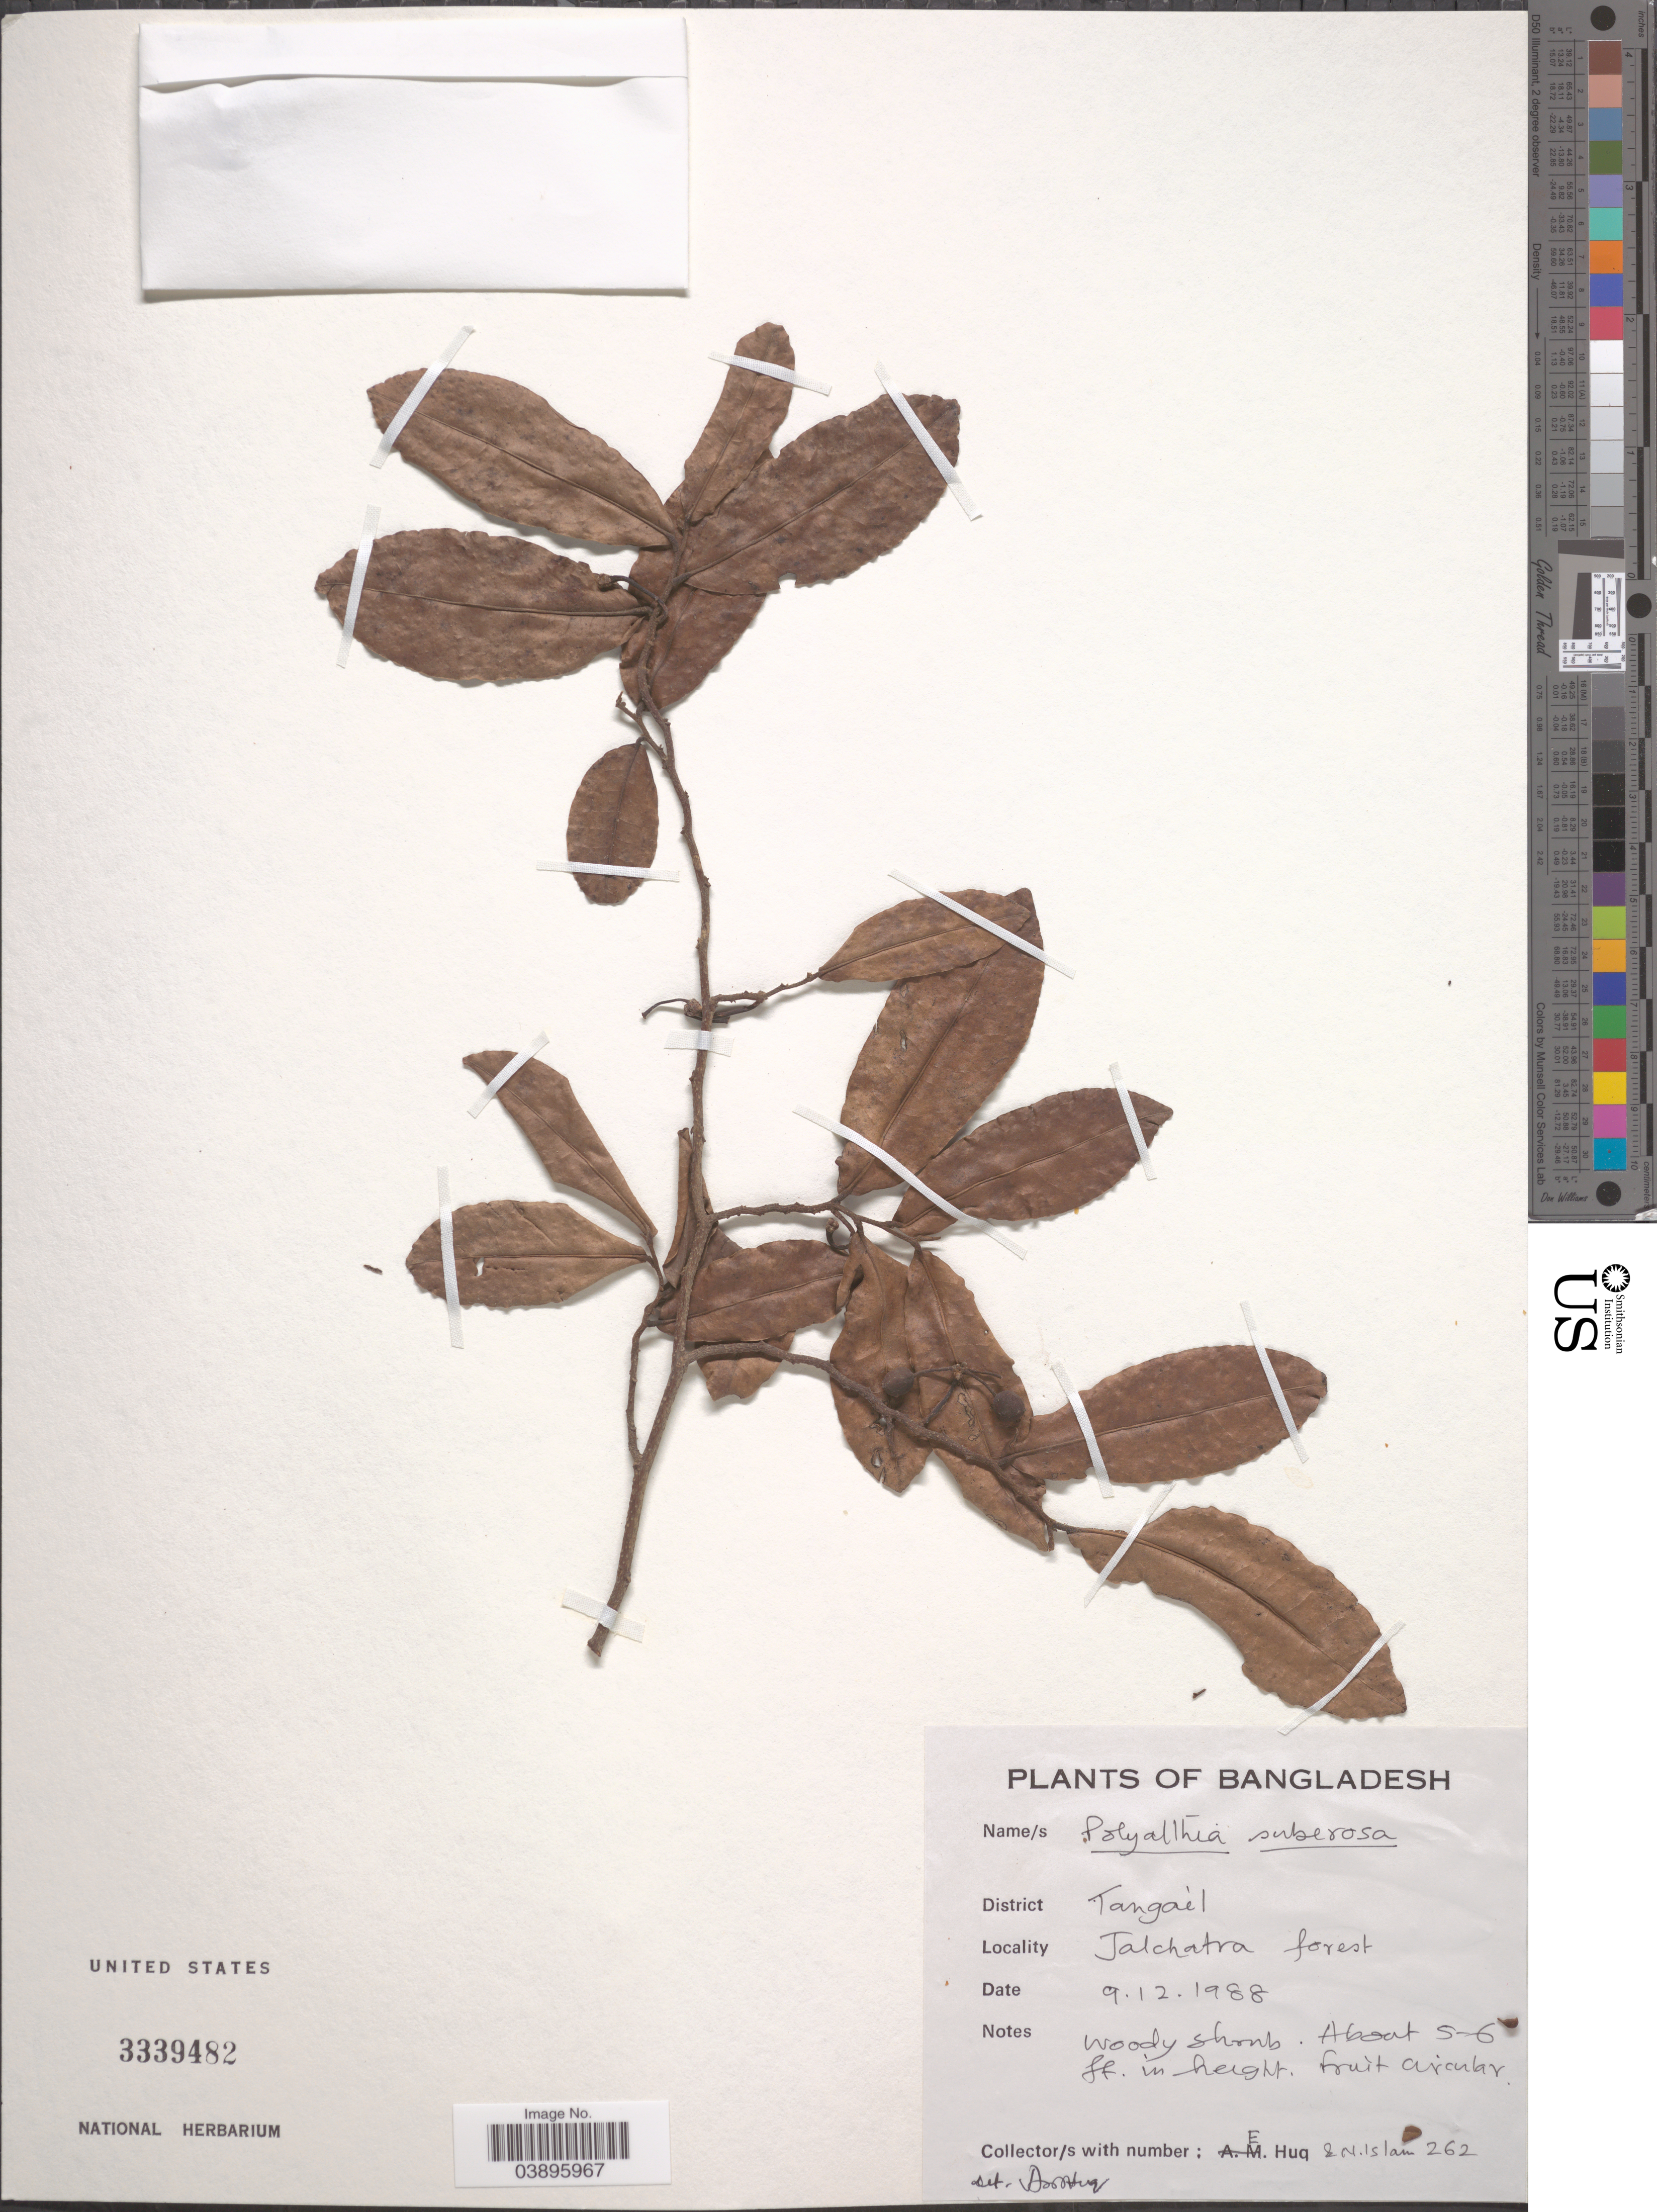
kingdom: Plantae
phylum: Tracheophyta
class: Magnoliopsida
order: Magnoliales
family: Annonaceae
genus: Polyalthia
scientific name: Polyalthia suberosa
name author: (Roxb.) Thwaites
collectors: E. Huq & N. Islam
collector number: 262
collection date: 1988-12-09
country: Bangladesh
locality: District Tangail. Jalchatra forest.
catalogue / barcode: US 3339482